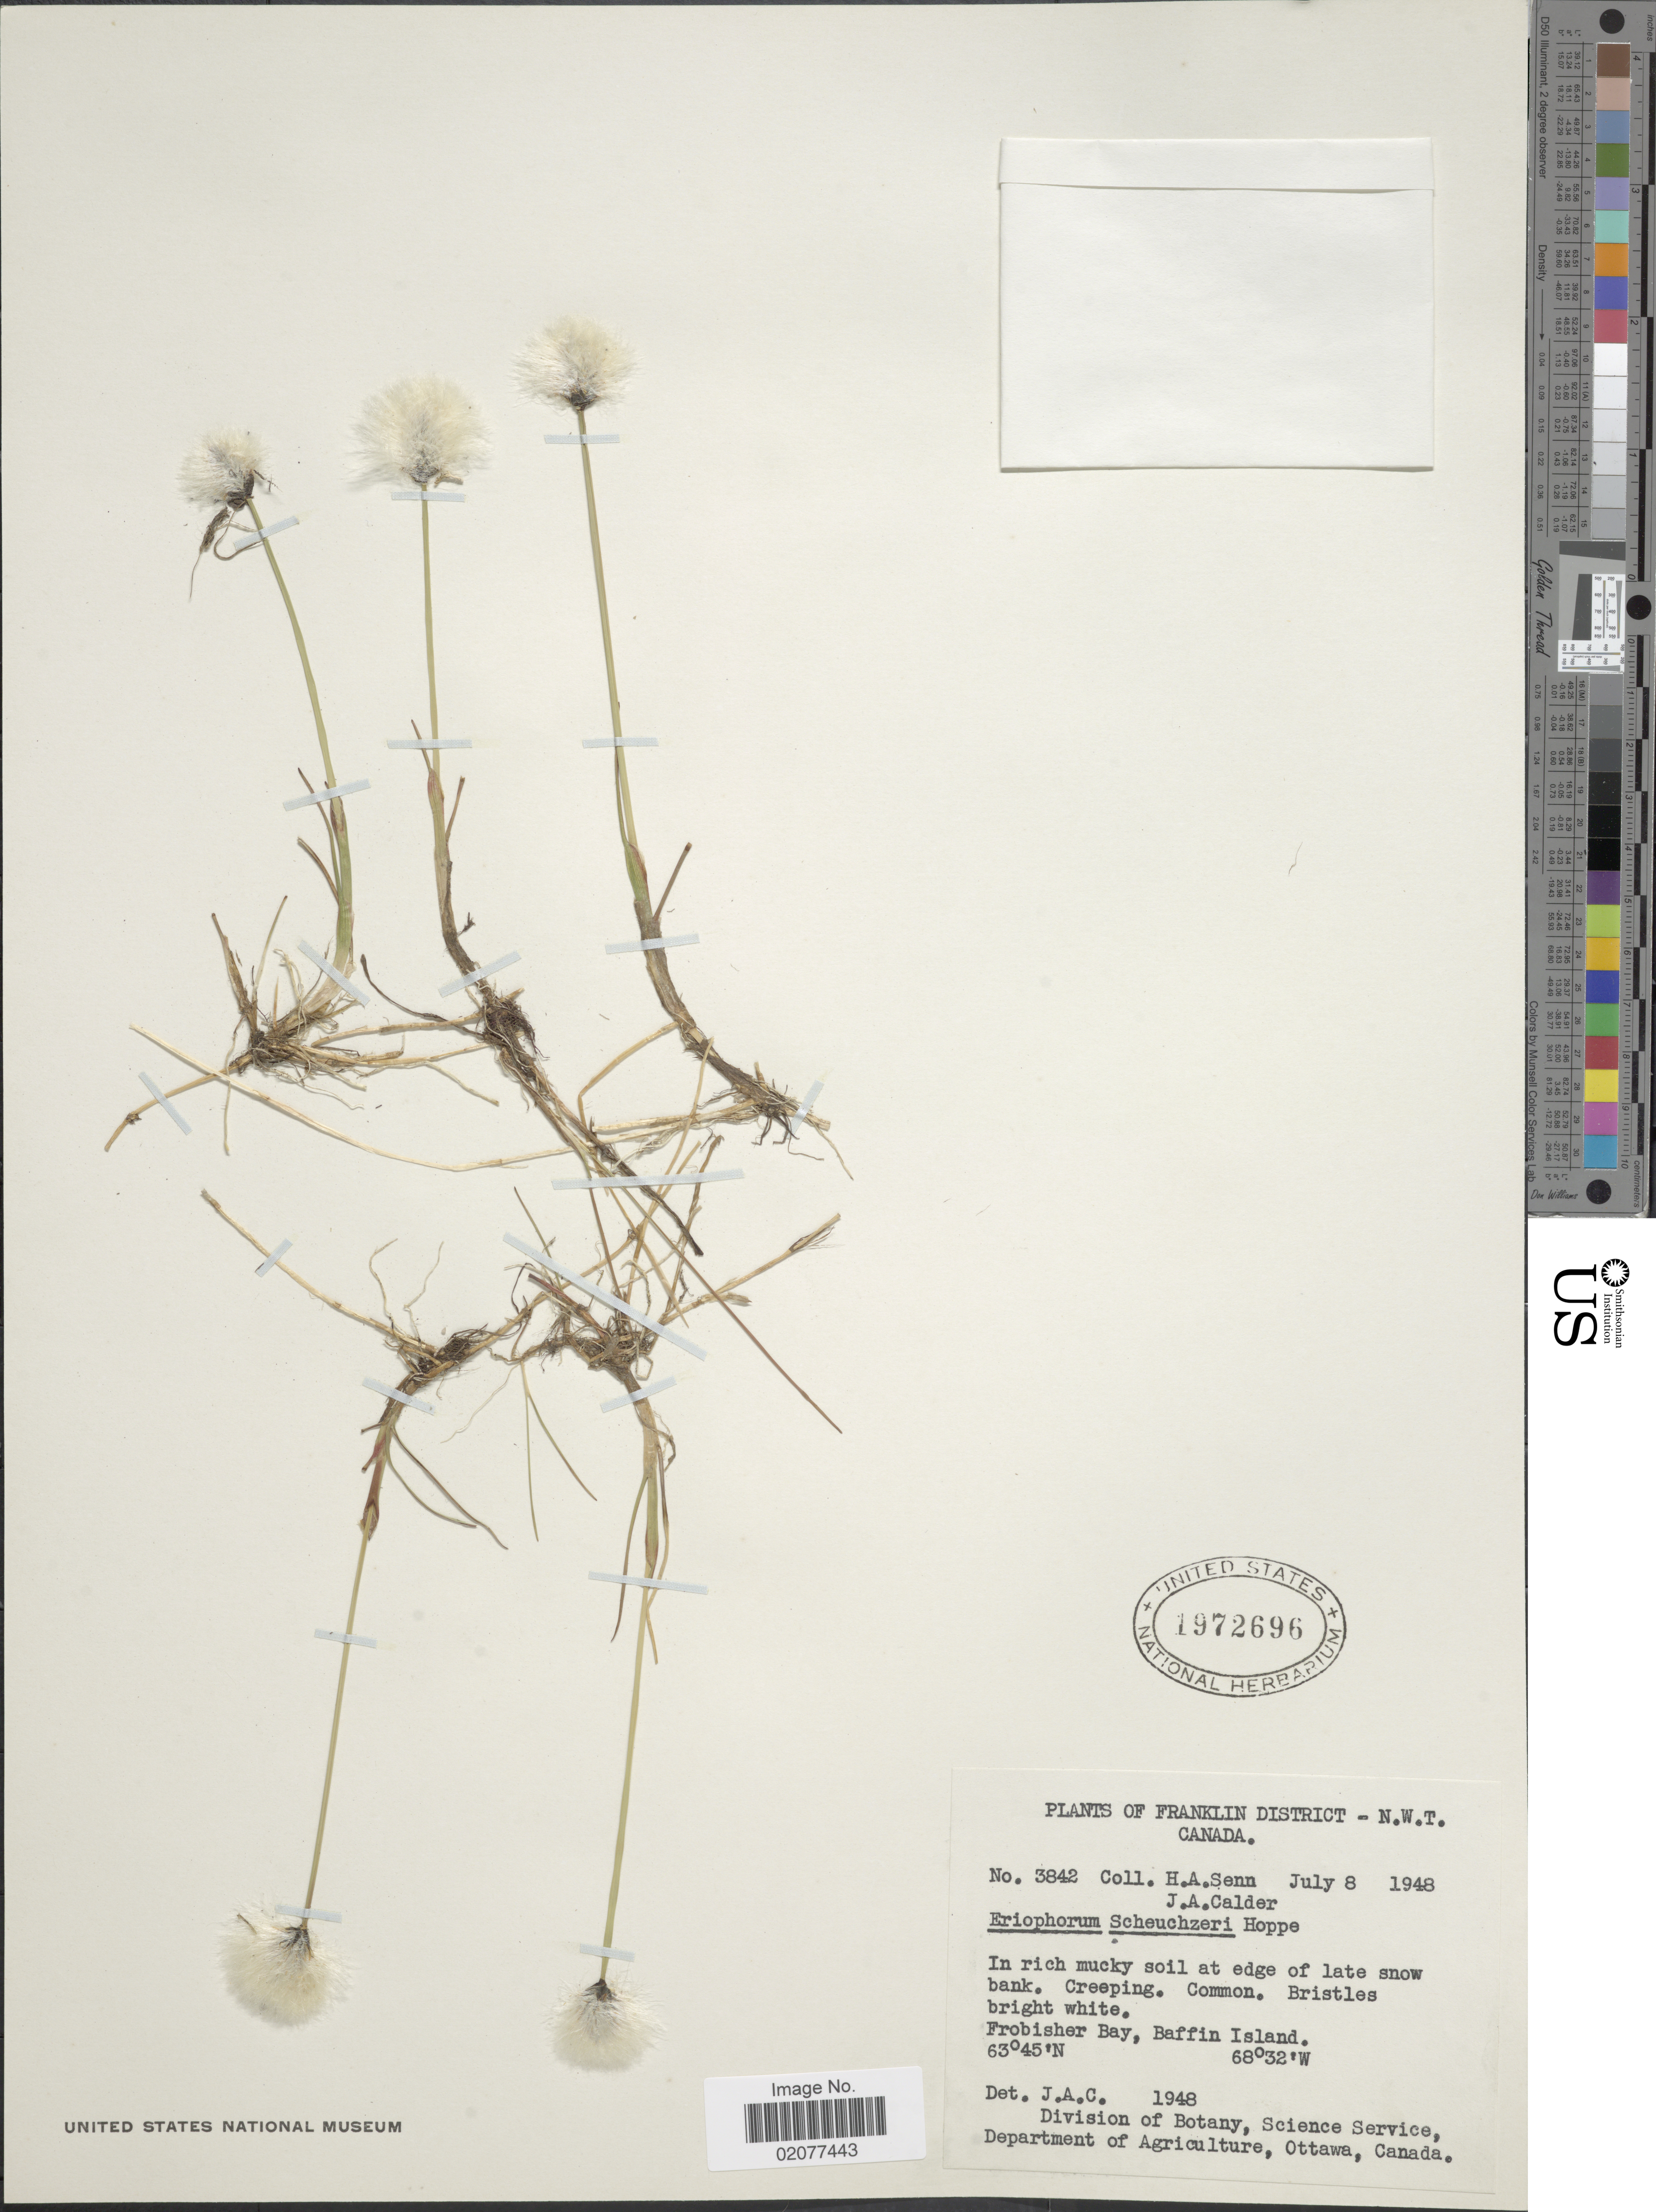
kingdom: Plantae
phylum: Tracheophyta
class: Liliopsida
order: Poales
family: Cyperaceae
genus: Eriophorum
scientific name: Eriophorum scheuchzeri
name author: Hoppe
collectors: H. Senn & J. A. Calder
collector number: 3842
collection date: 1948-07-08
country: Canada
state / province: Northwest Territories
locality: Franklin District - N.W.T. Canada. Frobisher Bay, Baffin Island.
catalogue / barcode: US 1972696